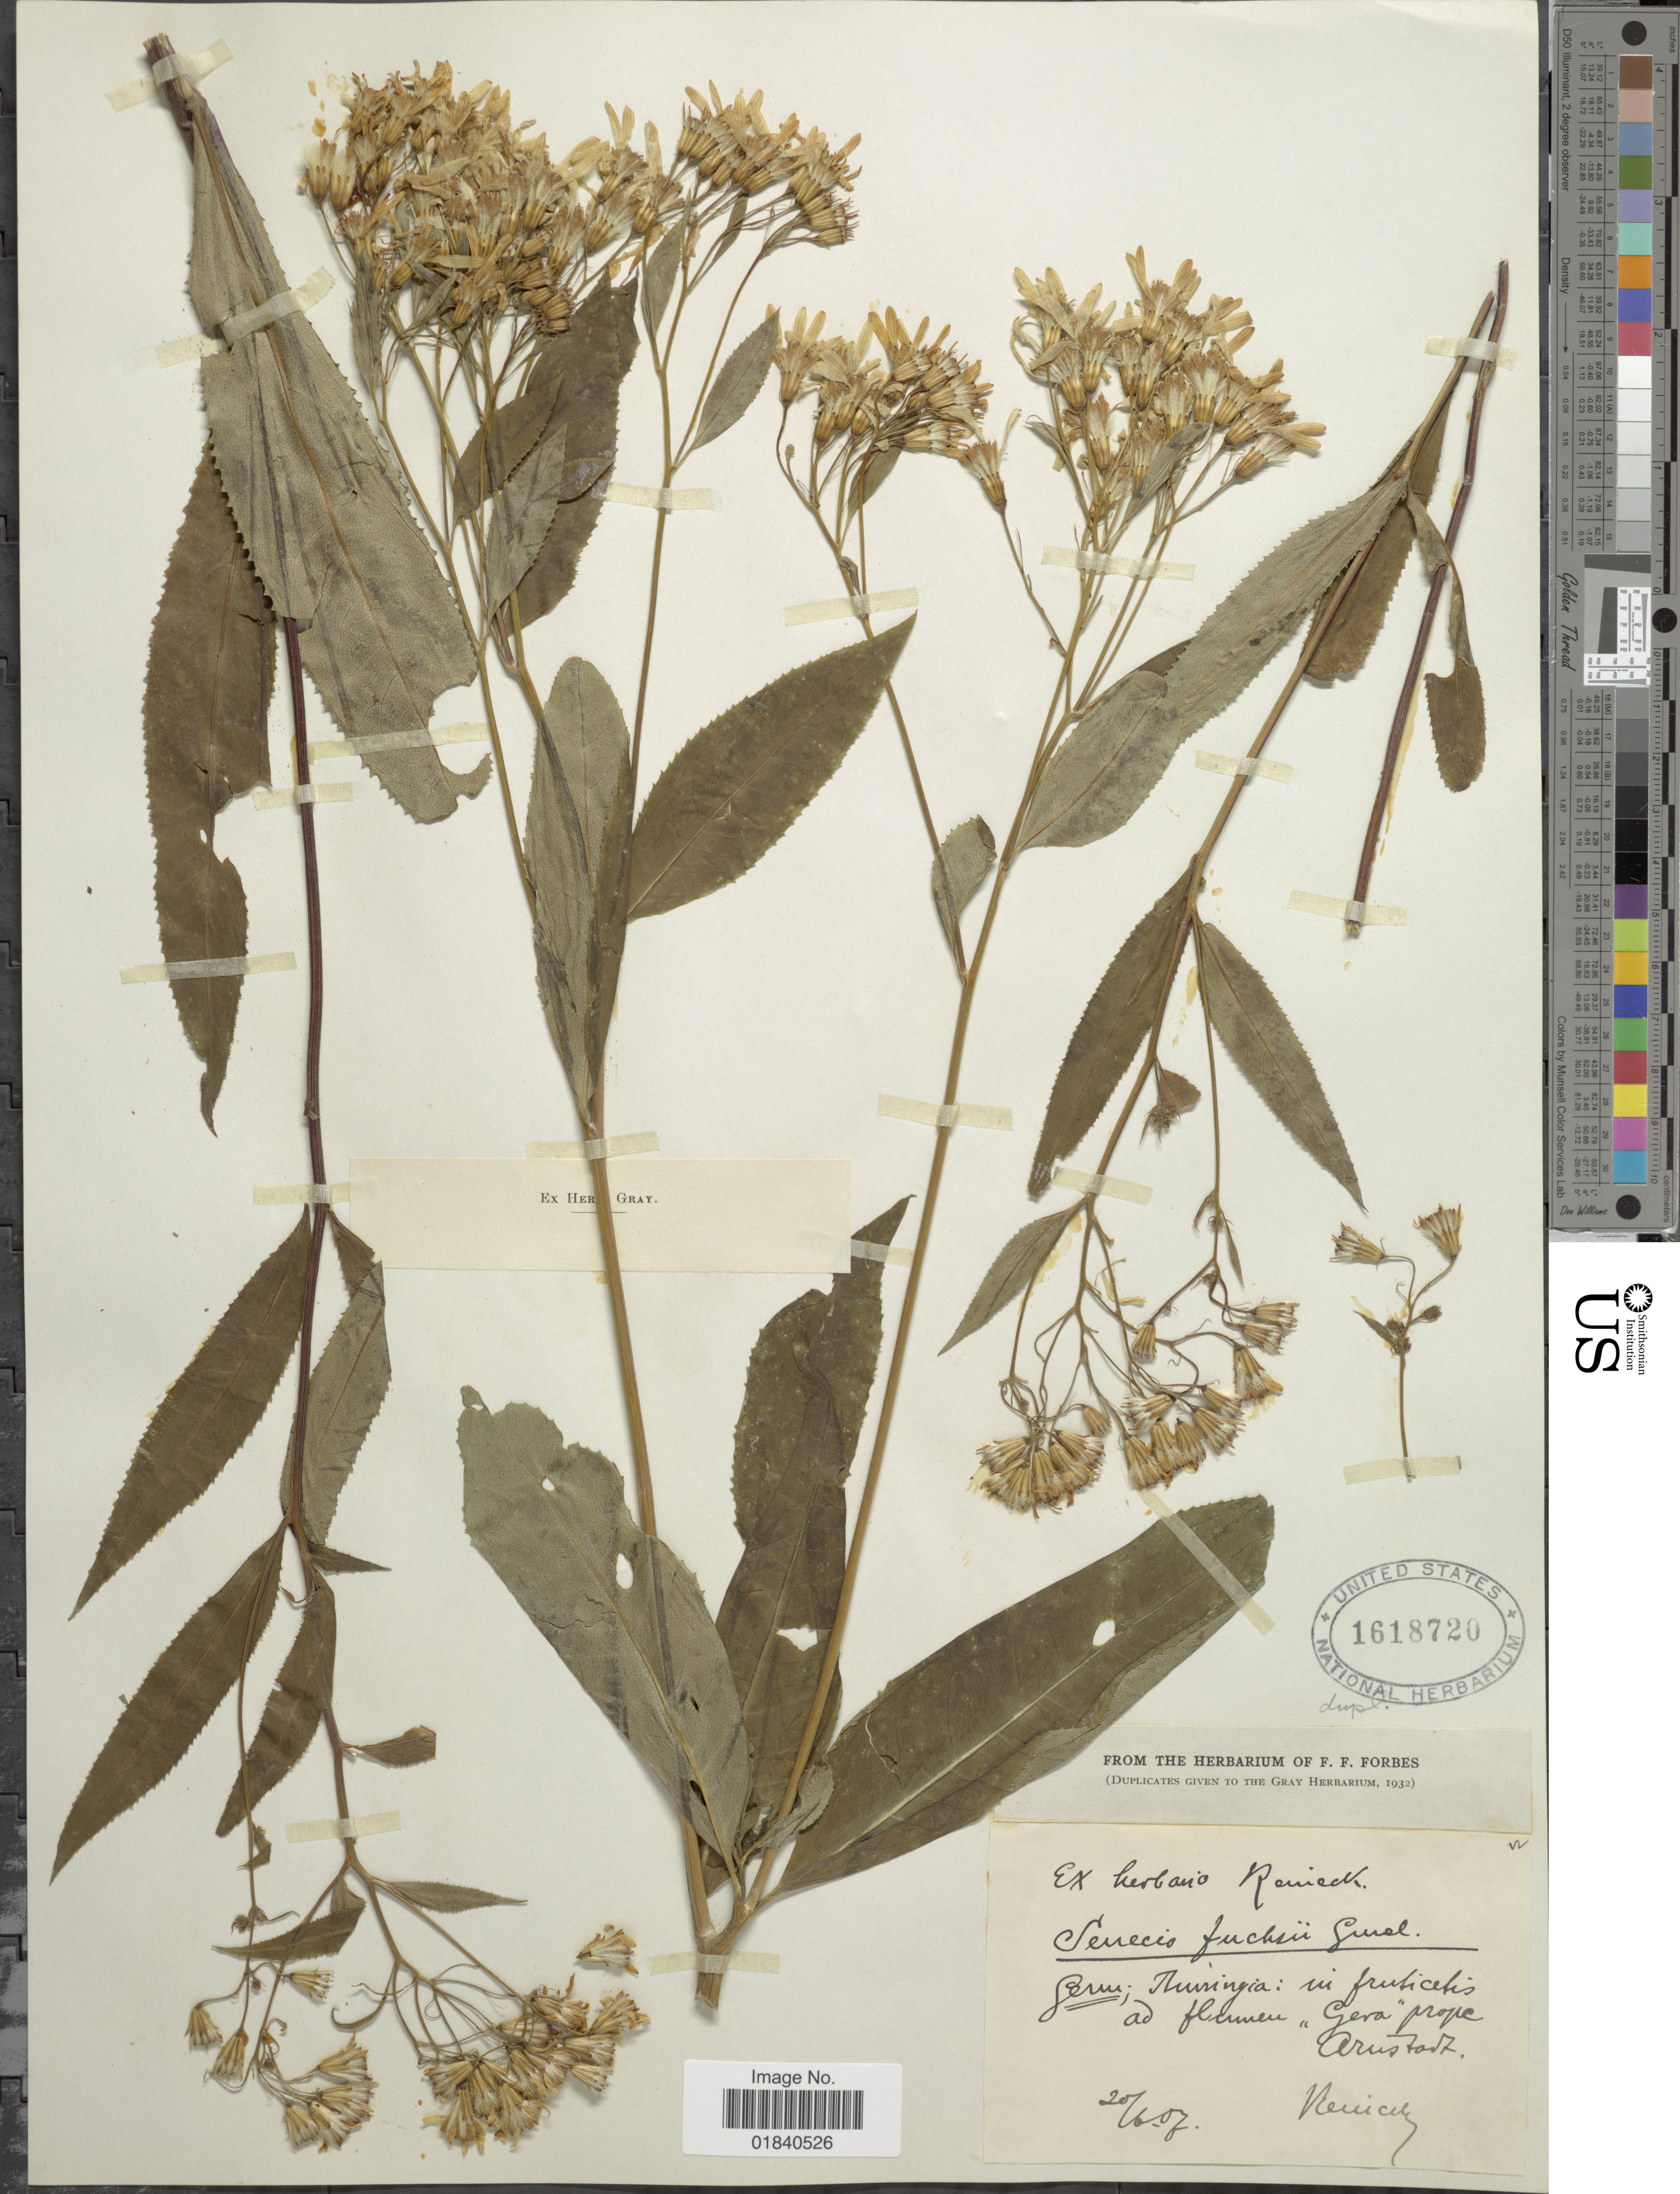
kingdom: Plantae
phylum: Tracheophyta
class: Magnoliopsida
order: Asterales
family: Asteraceae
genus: Senecio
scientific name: Senecio ovatus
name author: (G. Gaertn. et al.) Willd.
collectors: Renieck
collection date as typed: Transcribed d/m/y: 20/6/7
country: Germany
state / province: Thuringia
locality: Thuringia: in fruticetis ad flumen "Gera" prope Arustav [interpreted]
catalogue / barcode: US 1618720